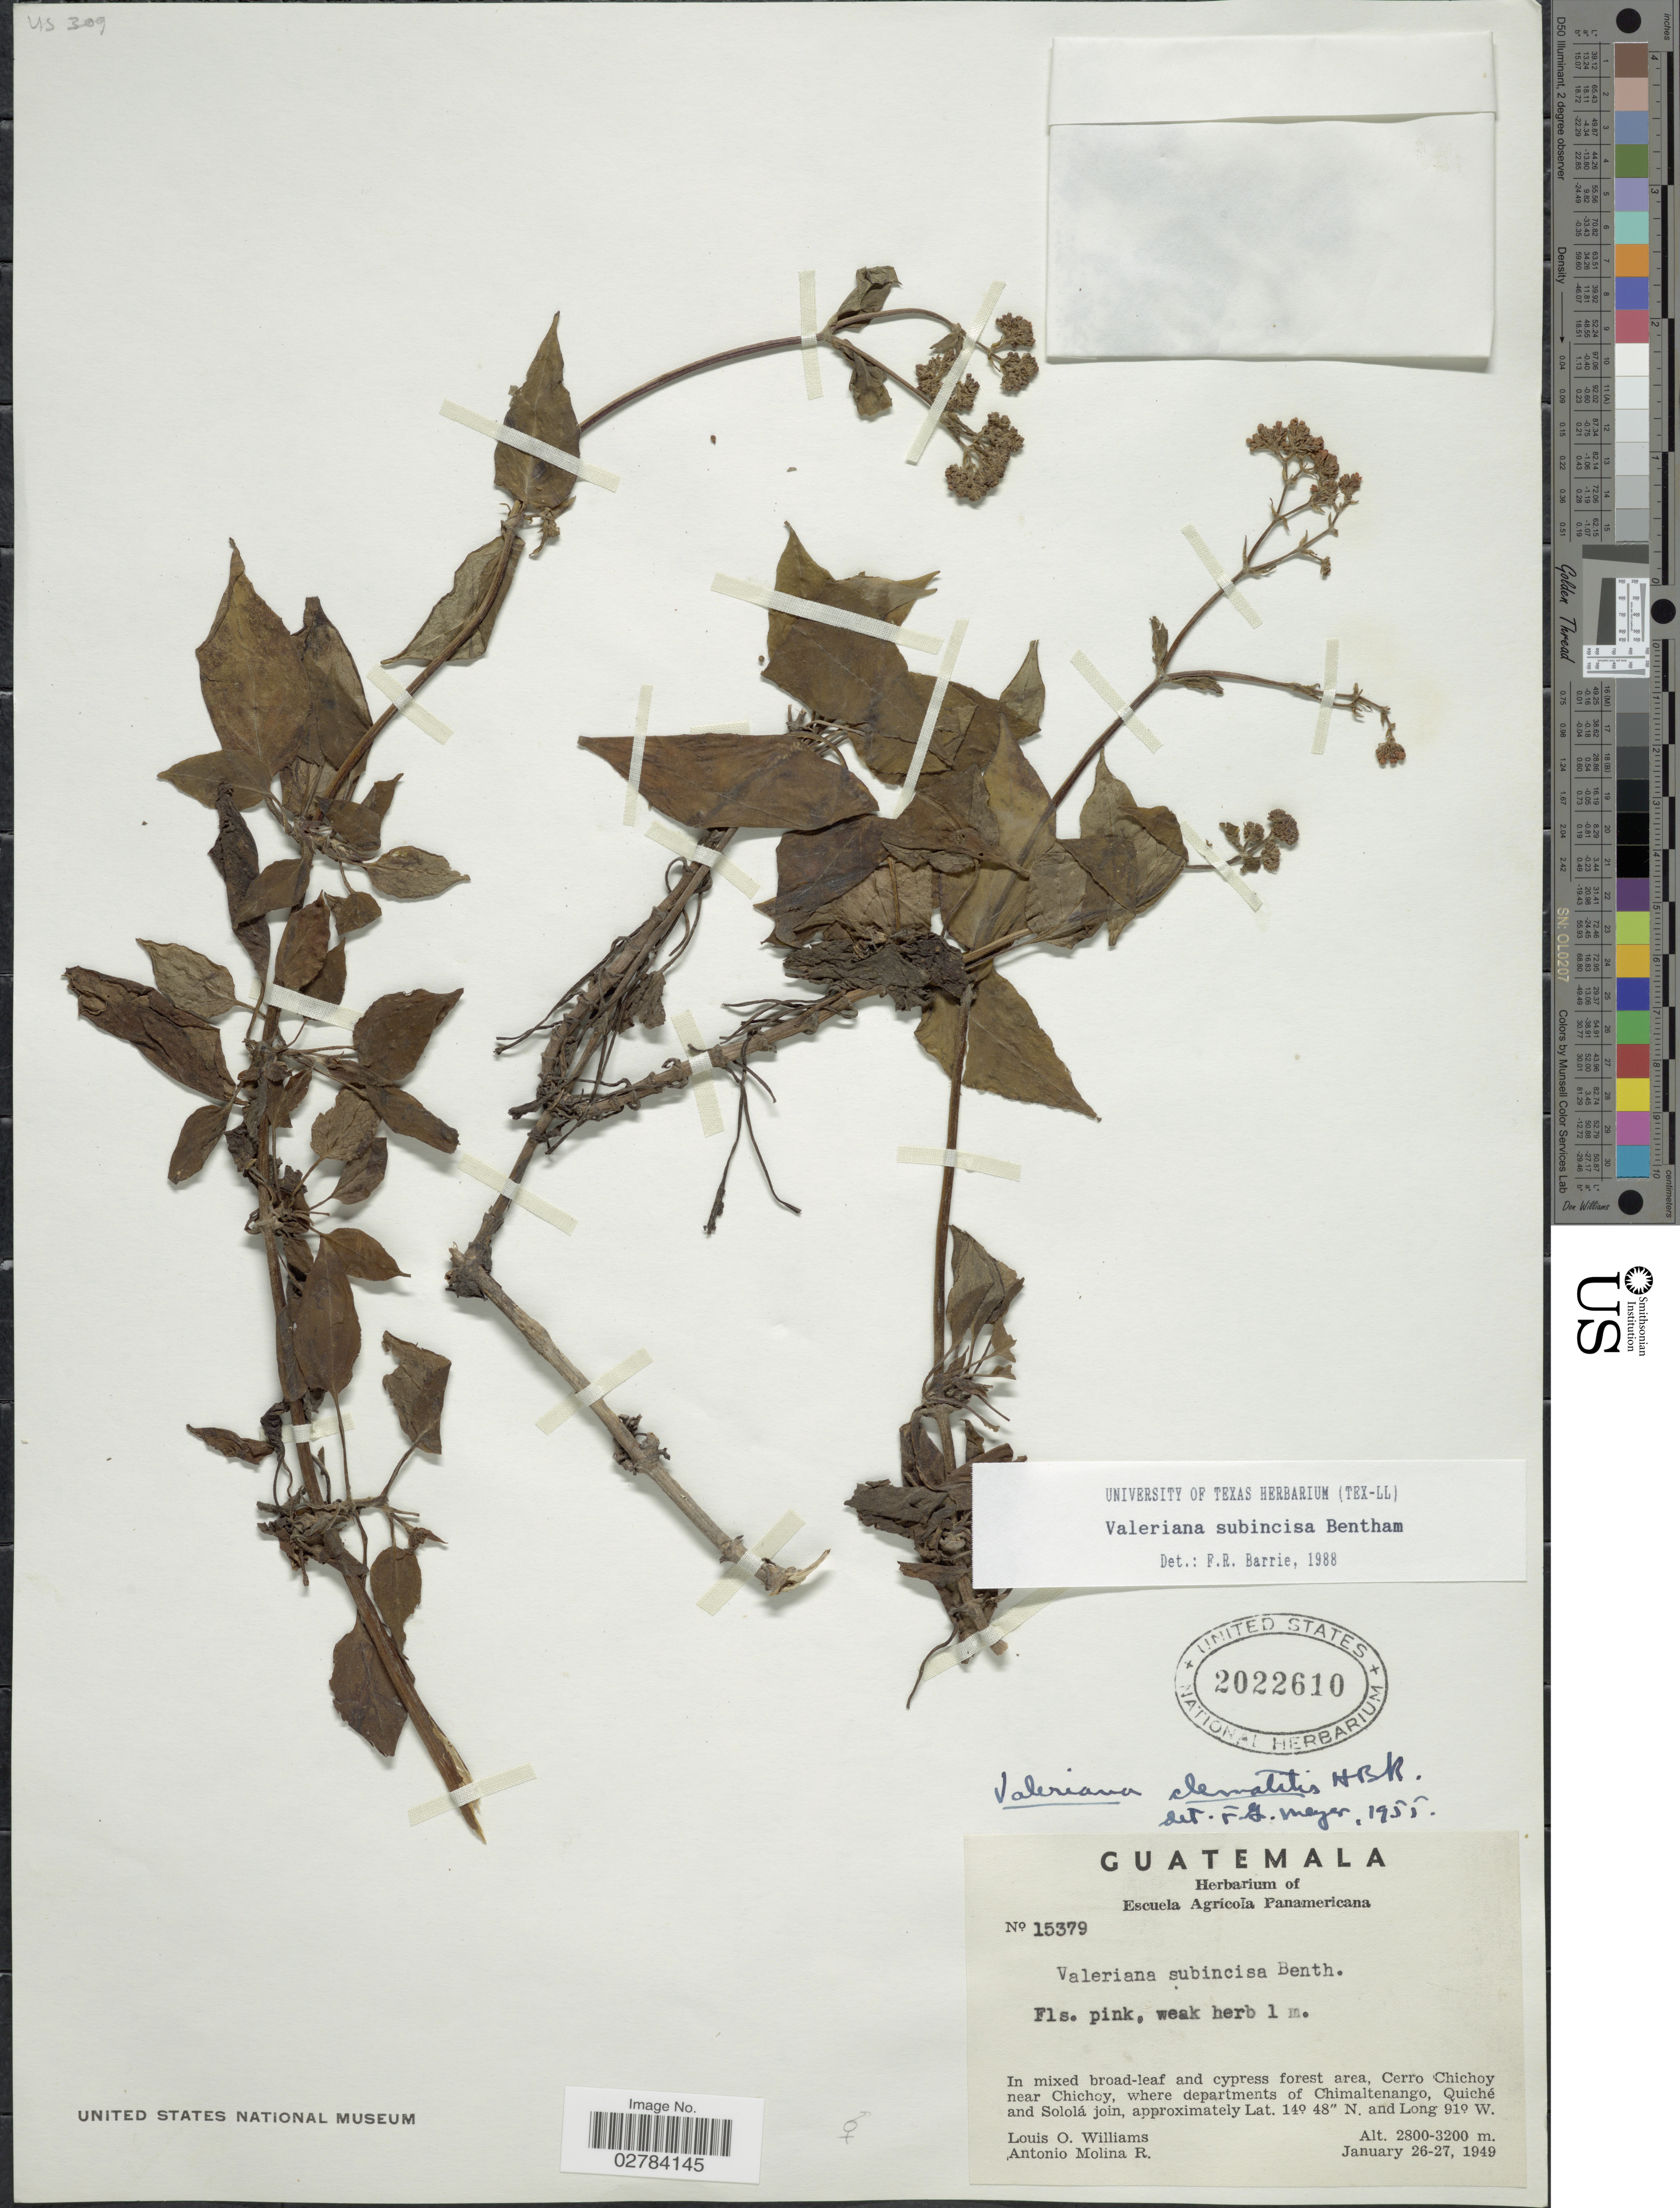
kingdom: Plantae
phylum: Tracheophyta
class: Magnoliopsida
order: Dipsacales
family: Caprifoliaceae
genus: Valeriana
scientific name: Valeriana subincisa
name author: Benth.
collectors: L. O. Williams & A. Molina R.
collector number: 15379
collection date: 1949-01-26/1949-01-27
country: Guatemala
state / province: Chimaltenango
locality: Cerro Chichoy near Chichoy, where departments of Chimaltenango, Quiché and Sololá join.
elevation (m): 2800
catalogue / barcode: US 2022610